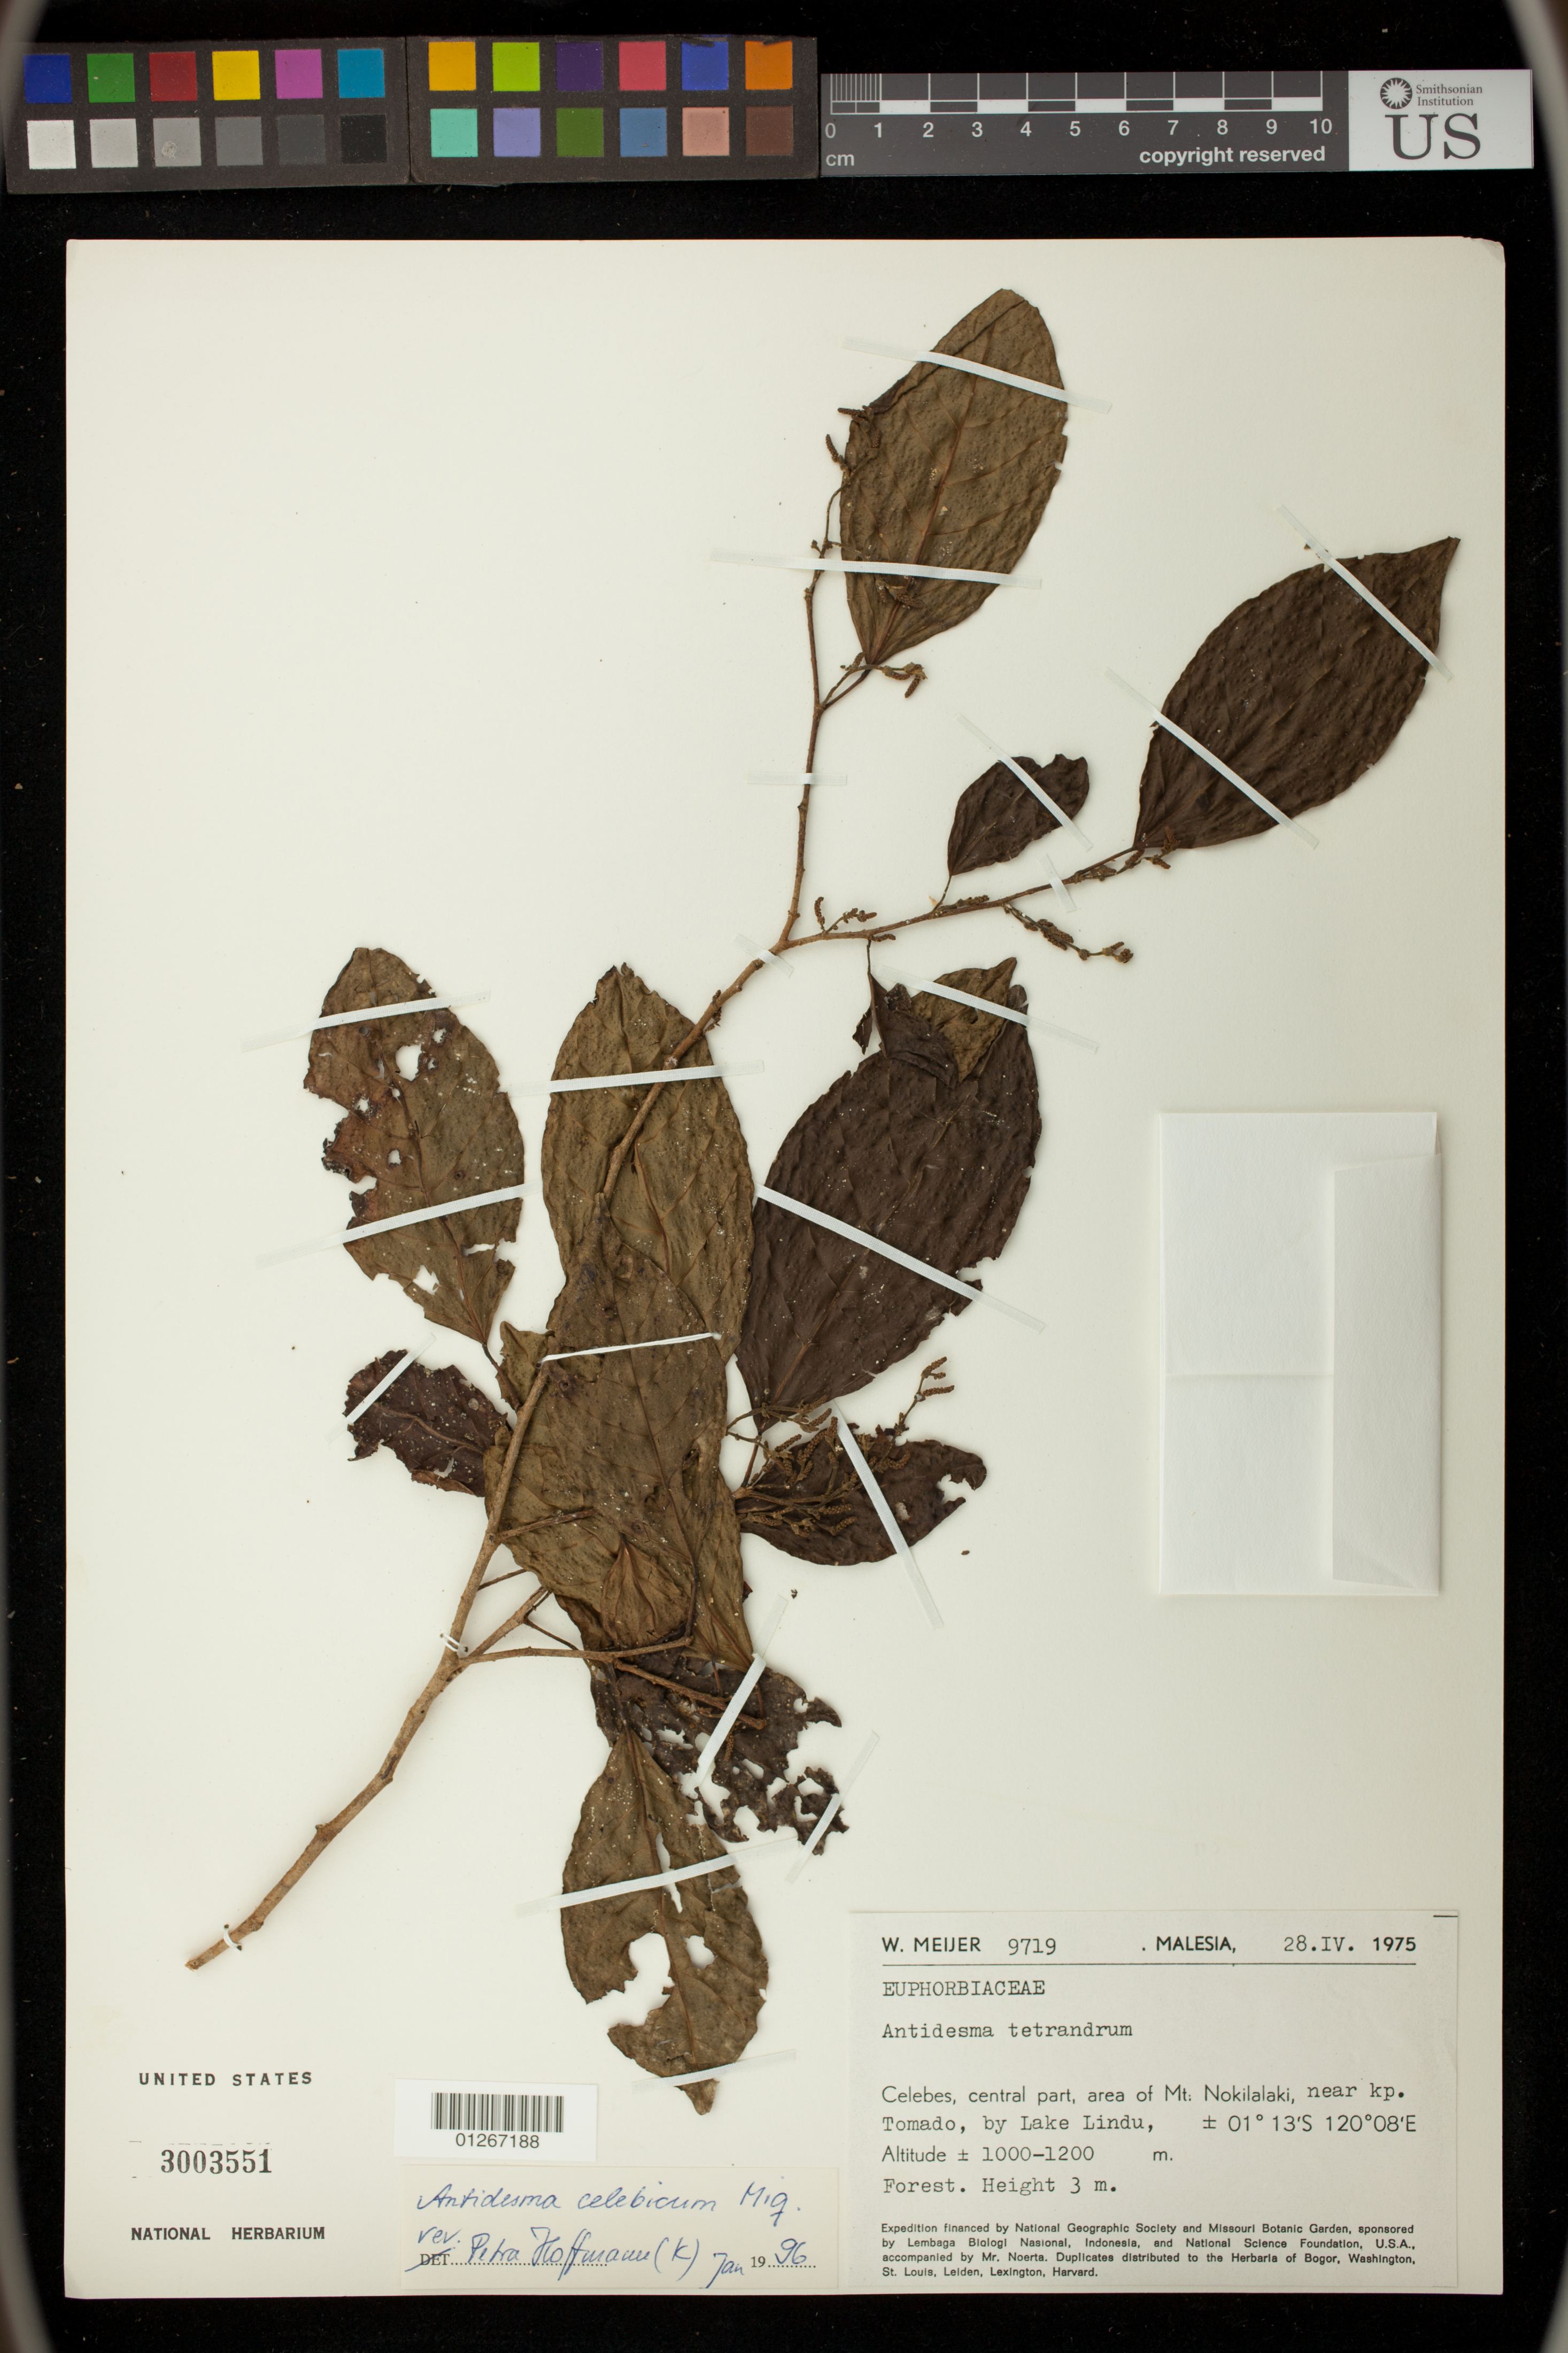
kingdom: Plantae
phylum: Tracheophyta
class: Magnoliopsida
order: Malpighiales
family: Phyllanthaceae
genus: Antidesma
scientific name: Antidesma celebicum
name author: Miq.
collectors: W. Meijer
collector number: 9719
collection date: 1975-04-28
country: Indonesia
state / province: Sulawesi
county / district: Sulawesi Tengah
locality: Celebes, central part, area of Mt. Nokilalaki,near kp. Tomado, by Lake Lindu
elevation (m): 1000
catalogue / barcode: US 3003551